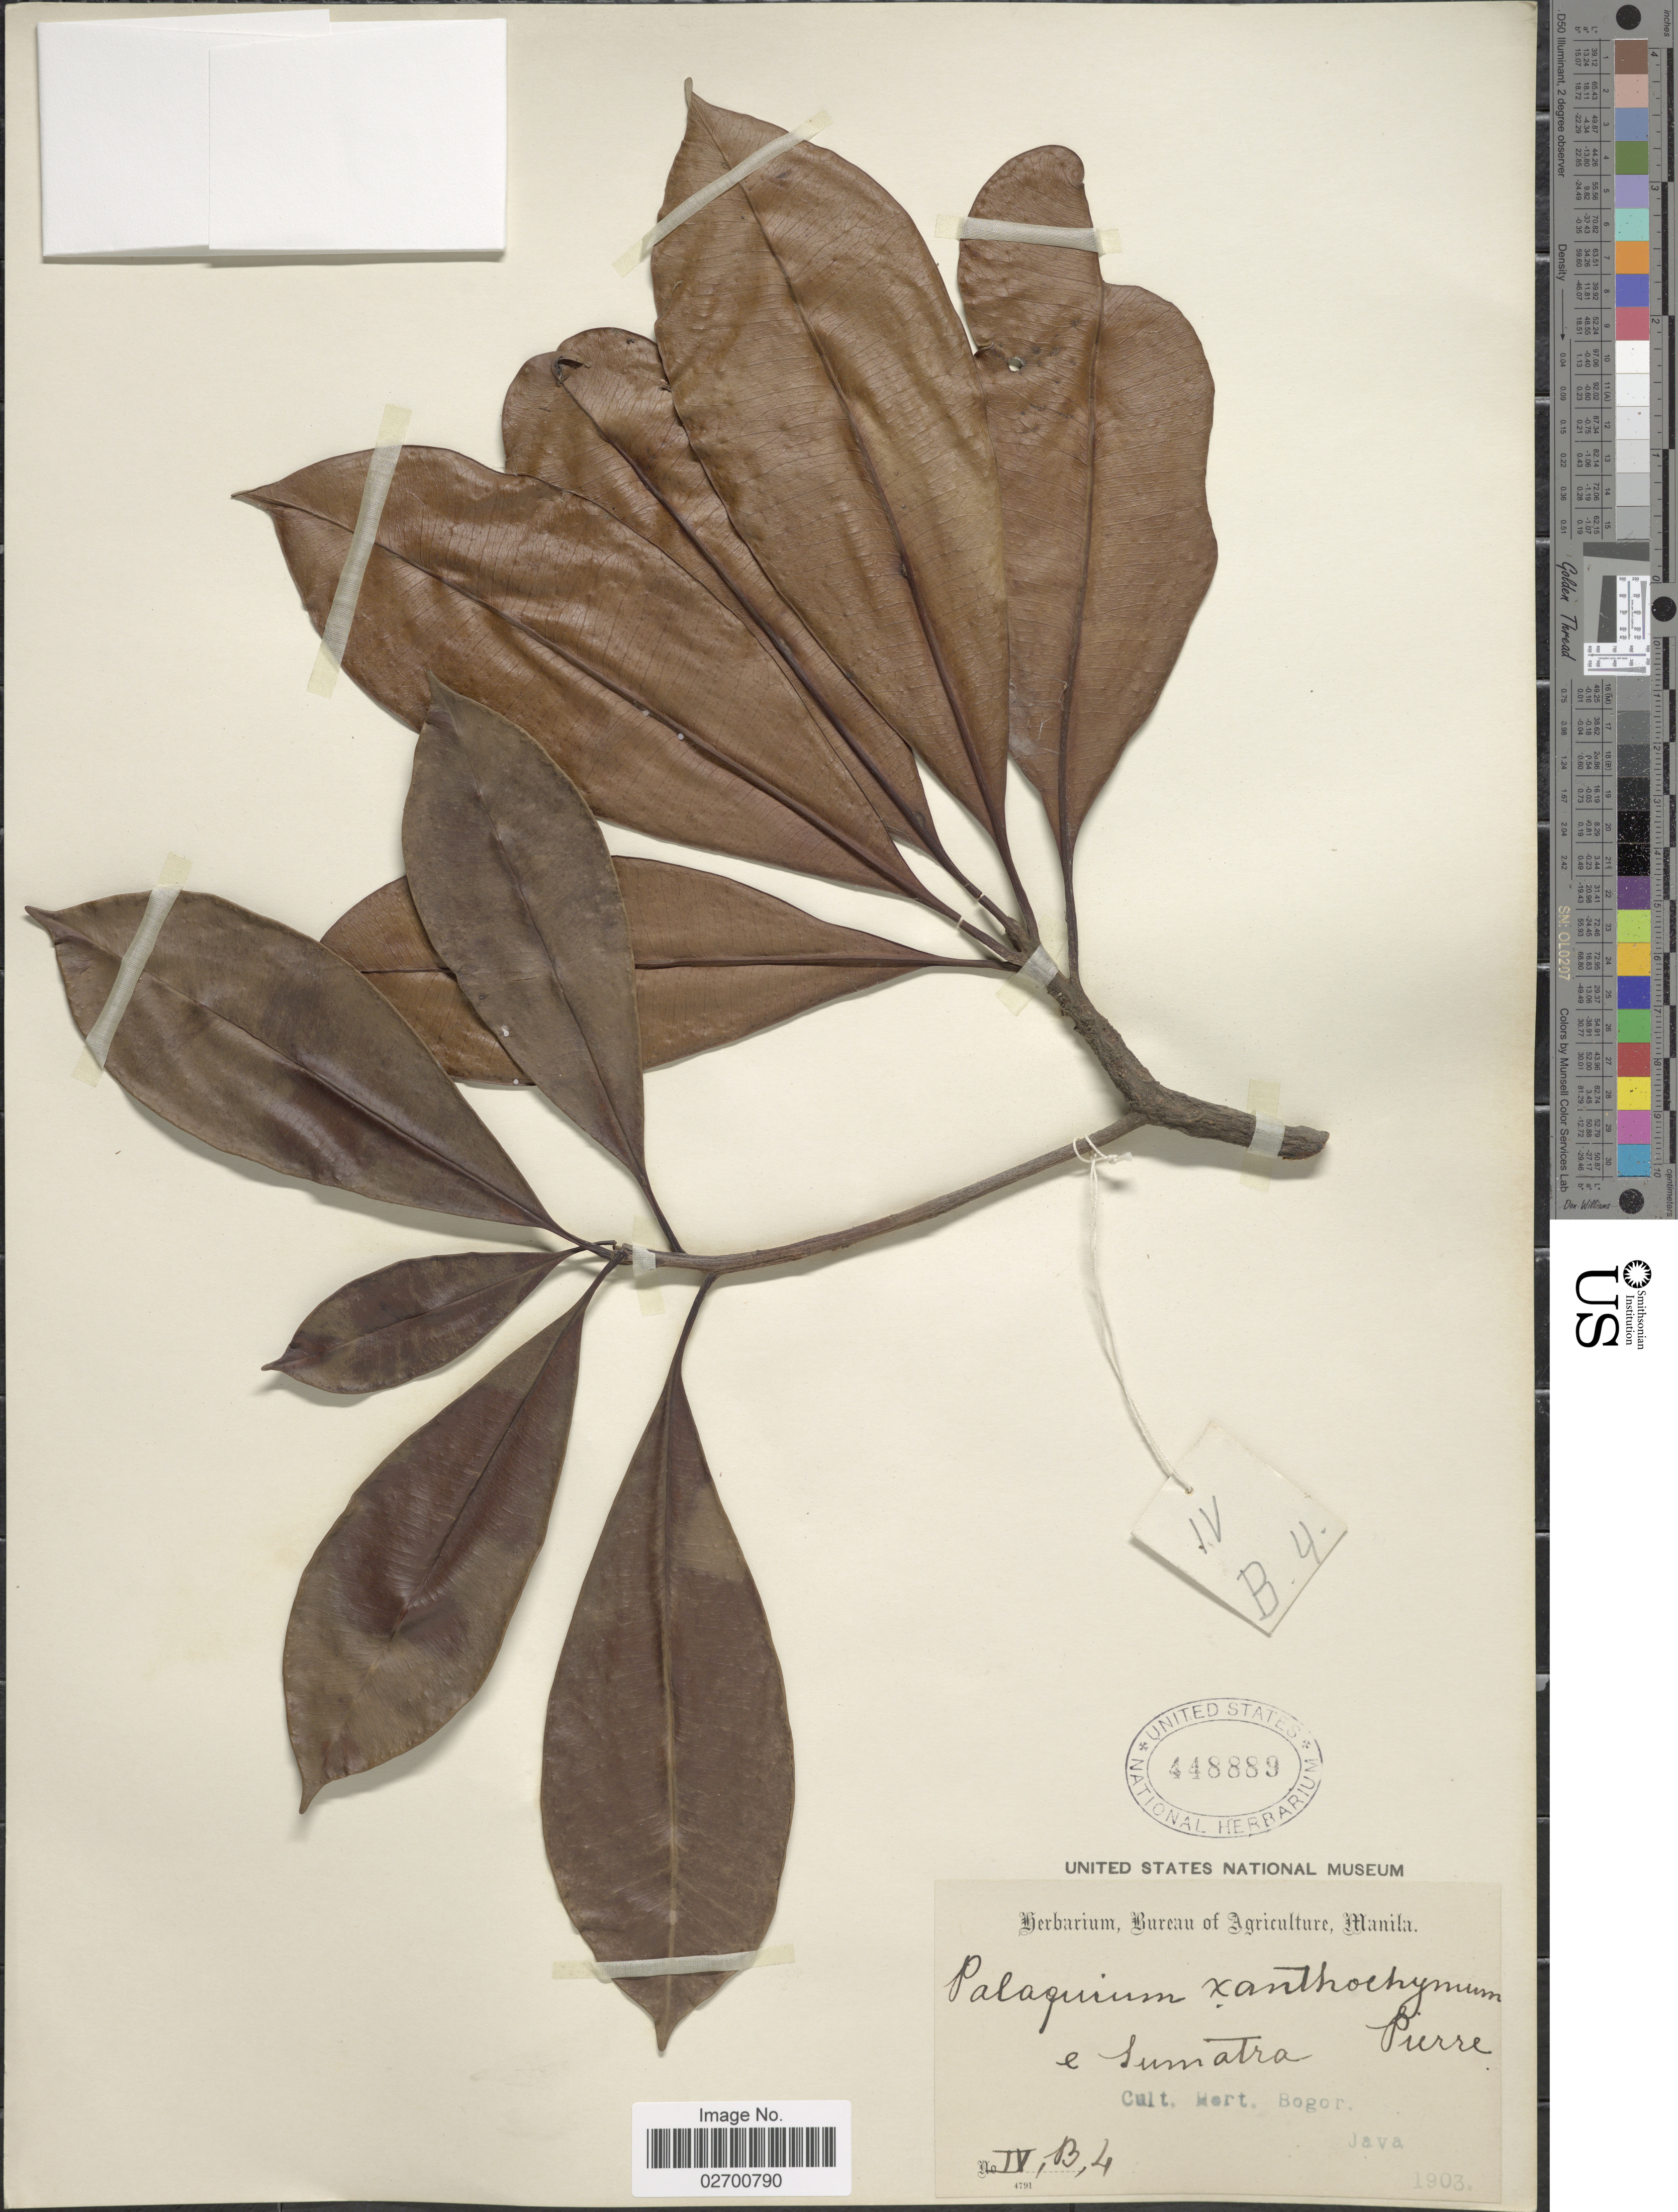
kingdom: Plantae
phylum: Tracheophyta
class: Magnoliopsida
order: Ericales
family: Sapotaceae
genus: Palaquium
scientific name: Palaquium xanthochymum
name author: (de Vriese) Pierre ex Burck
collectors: ex Herb. Bur. Agric. Manila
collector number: IV,B,4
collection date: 1903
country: Indonesia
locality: Cult. Hort. Bogor. e Sumatra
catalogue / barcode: US 448889